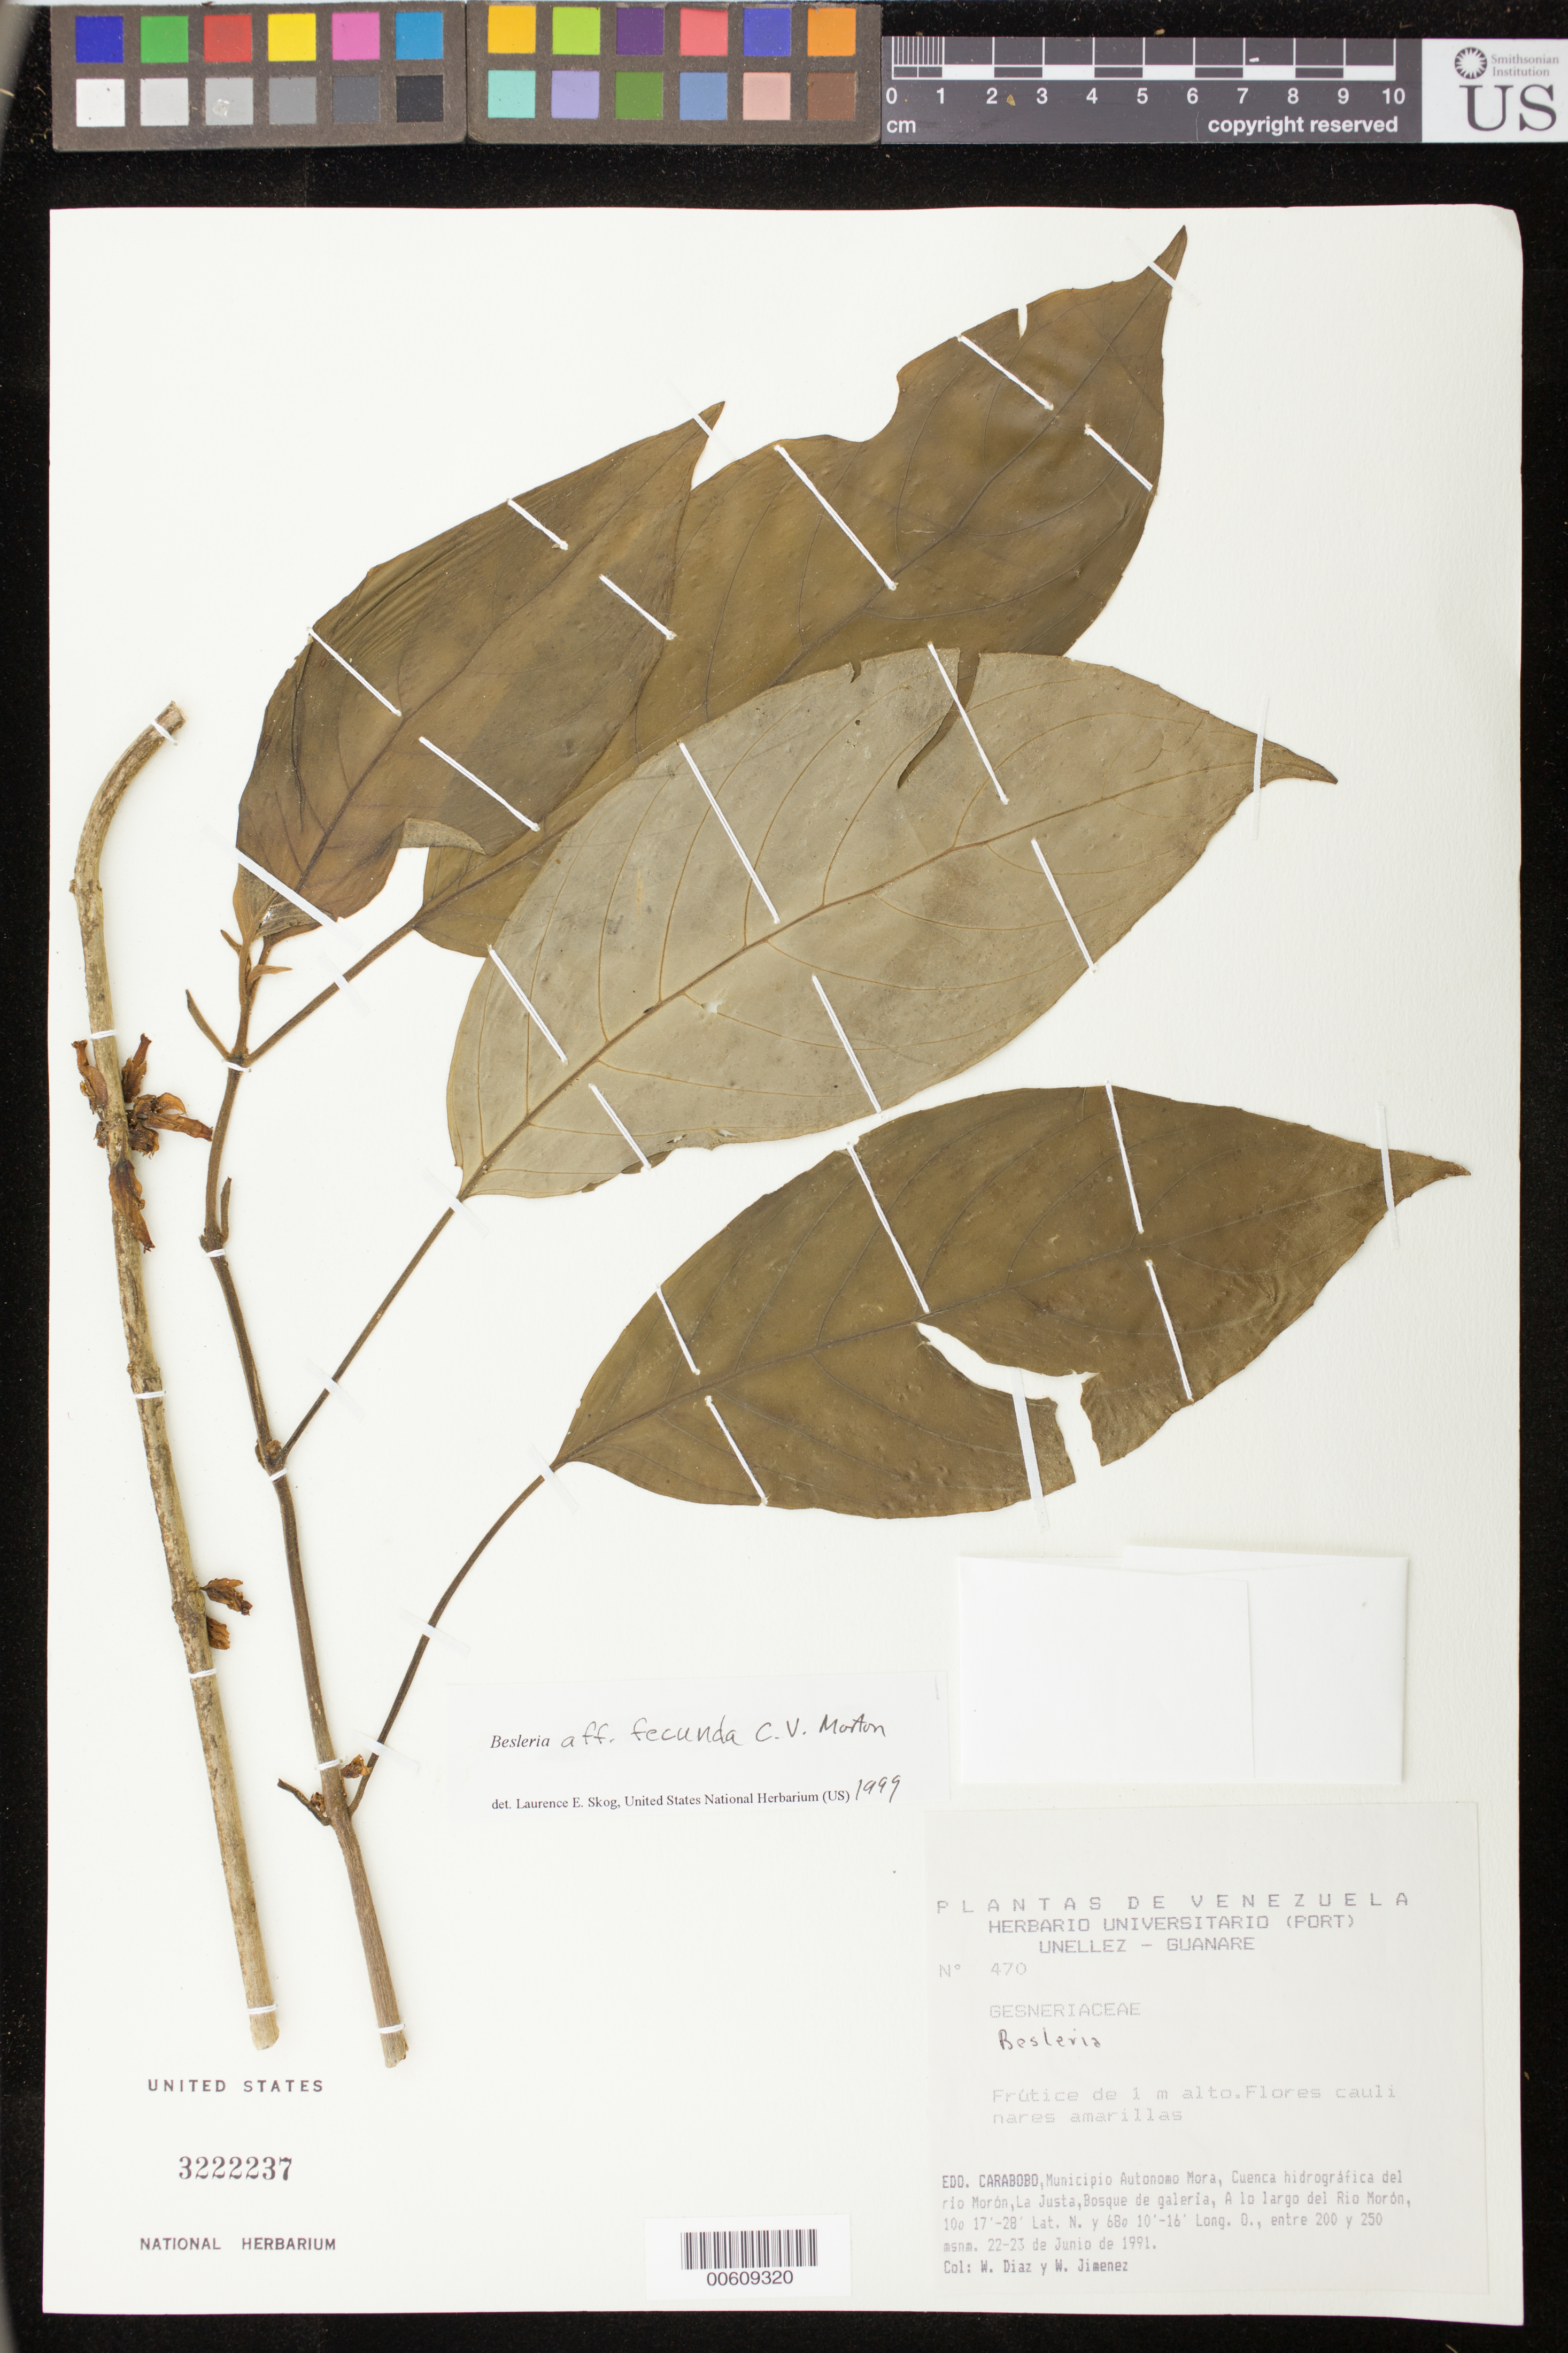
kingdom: Plantae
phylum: Tracheophyta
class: Magnoliopsida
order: Lamiales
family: Gesneriaceae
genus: Besleria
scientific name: Besleria fecunda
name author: C.V. Morton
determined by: Skog, Laurence E.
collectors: W. Díaz P. & W. Jimenez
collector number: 470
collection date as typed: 22-23 Jul 1991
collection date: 1991-07-22/1991-07-23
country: Venezuela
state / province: Carabobo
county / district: Juan José Mora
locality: Mpio. Autonoma Mora, Cuenca hidrográfica del rio Morón, La Justa, a lo largo del Rio Morón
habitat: Bosque de galera, a lo largo del río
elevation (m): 200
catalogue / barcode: US 3222237